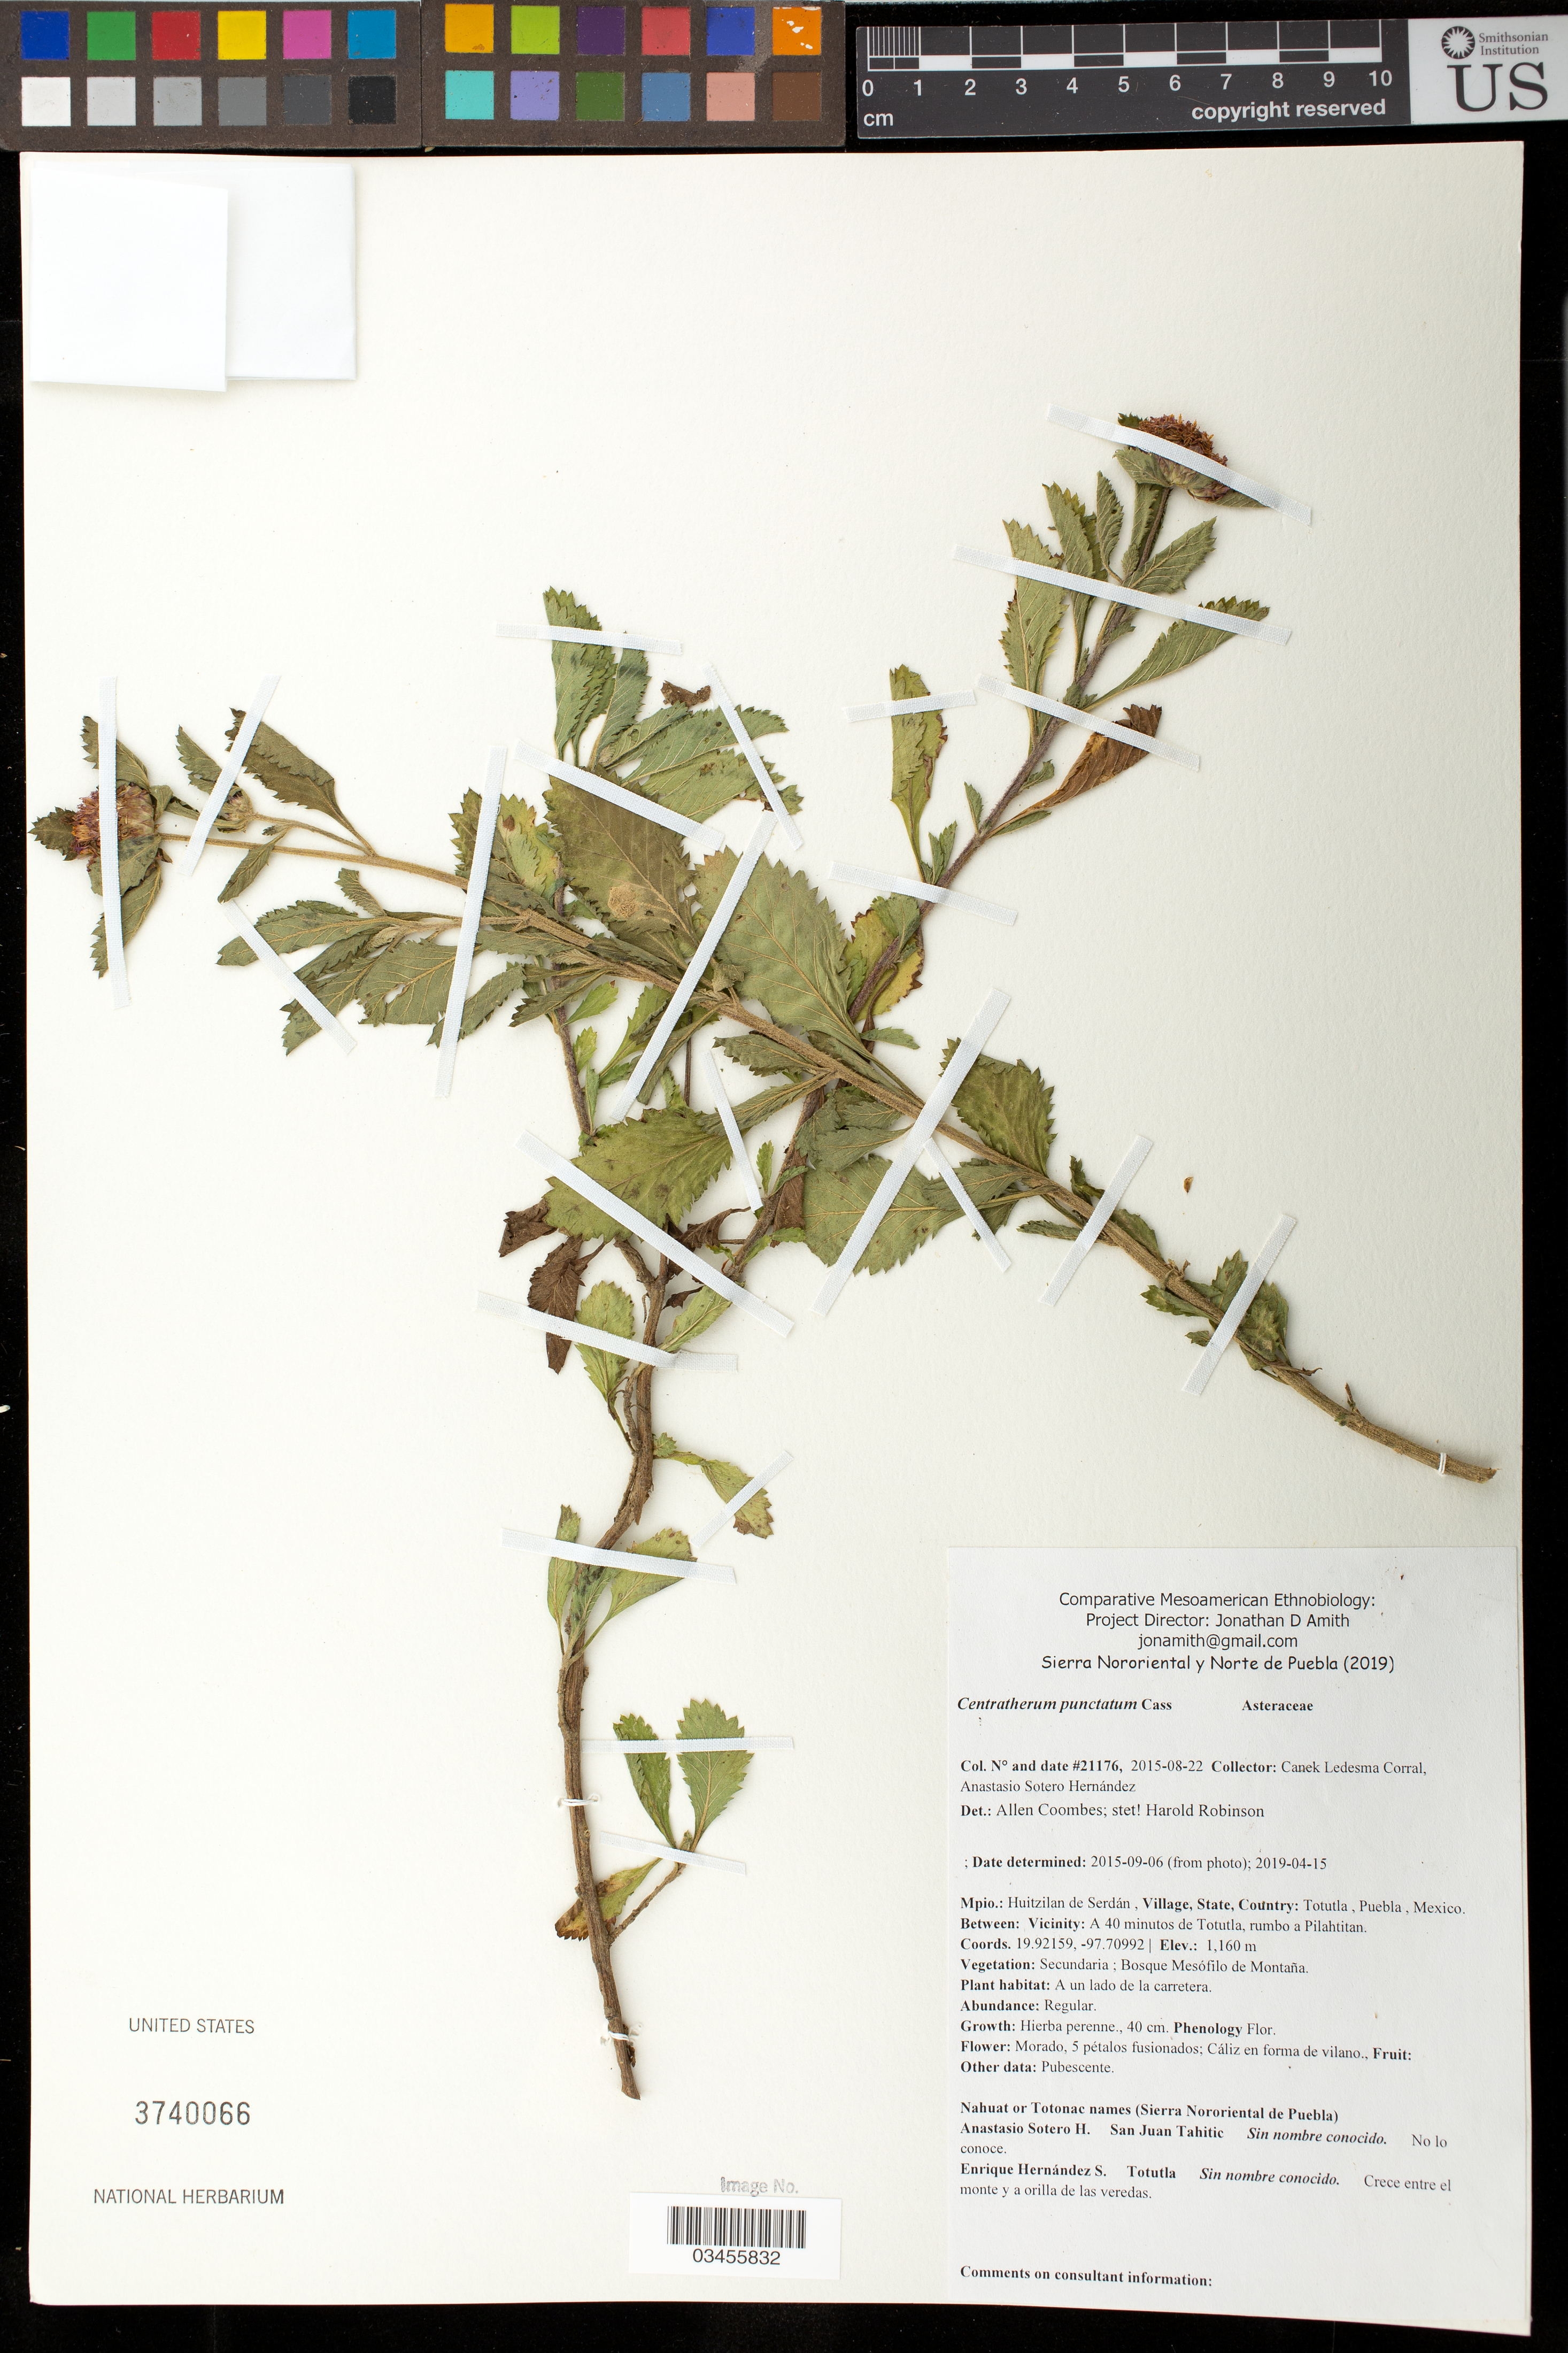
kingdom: Plantae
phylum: Tracheophyta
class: Magnoliopsida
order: Asterales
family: Asteraceae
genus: Centratherum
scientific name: Centratherum punctatum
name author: Cass.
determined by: Robinson, Harold E., (US)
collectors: Canek Ledesma C. & A. Sotero H.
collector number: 21176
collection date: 2015-08-22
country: México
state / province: Puebla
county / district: Huitzilan de Serdán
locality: PUEBLO: Totutla; LOCALIDAD EXACTA: A 40 minutos de Totutla, rumbo a Pilahtitan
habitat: Bosque mesófilo de montaña | A un lado de la carretera.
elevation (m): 1160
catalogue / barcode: US 3740066